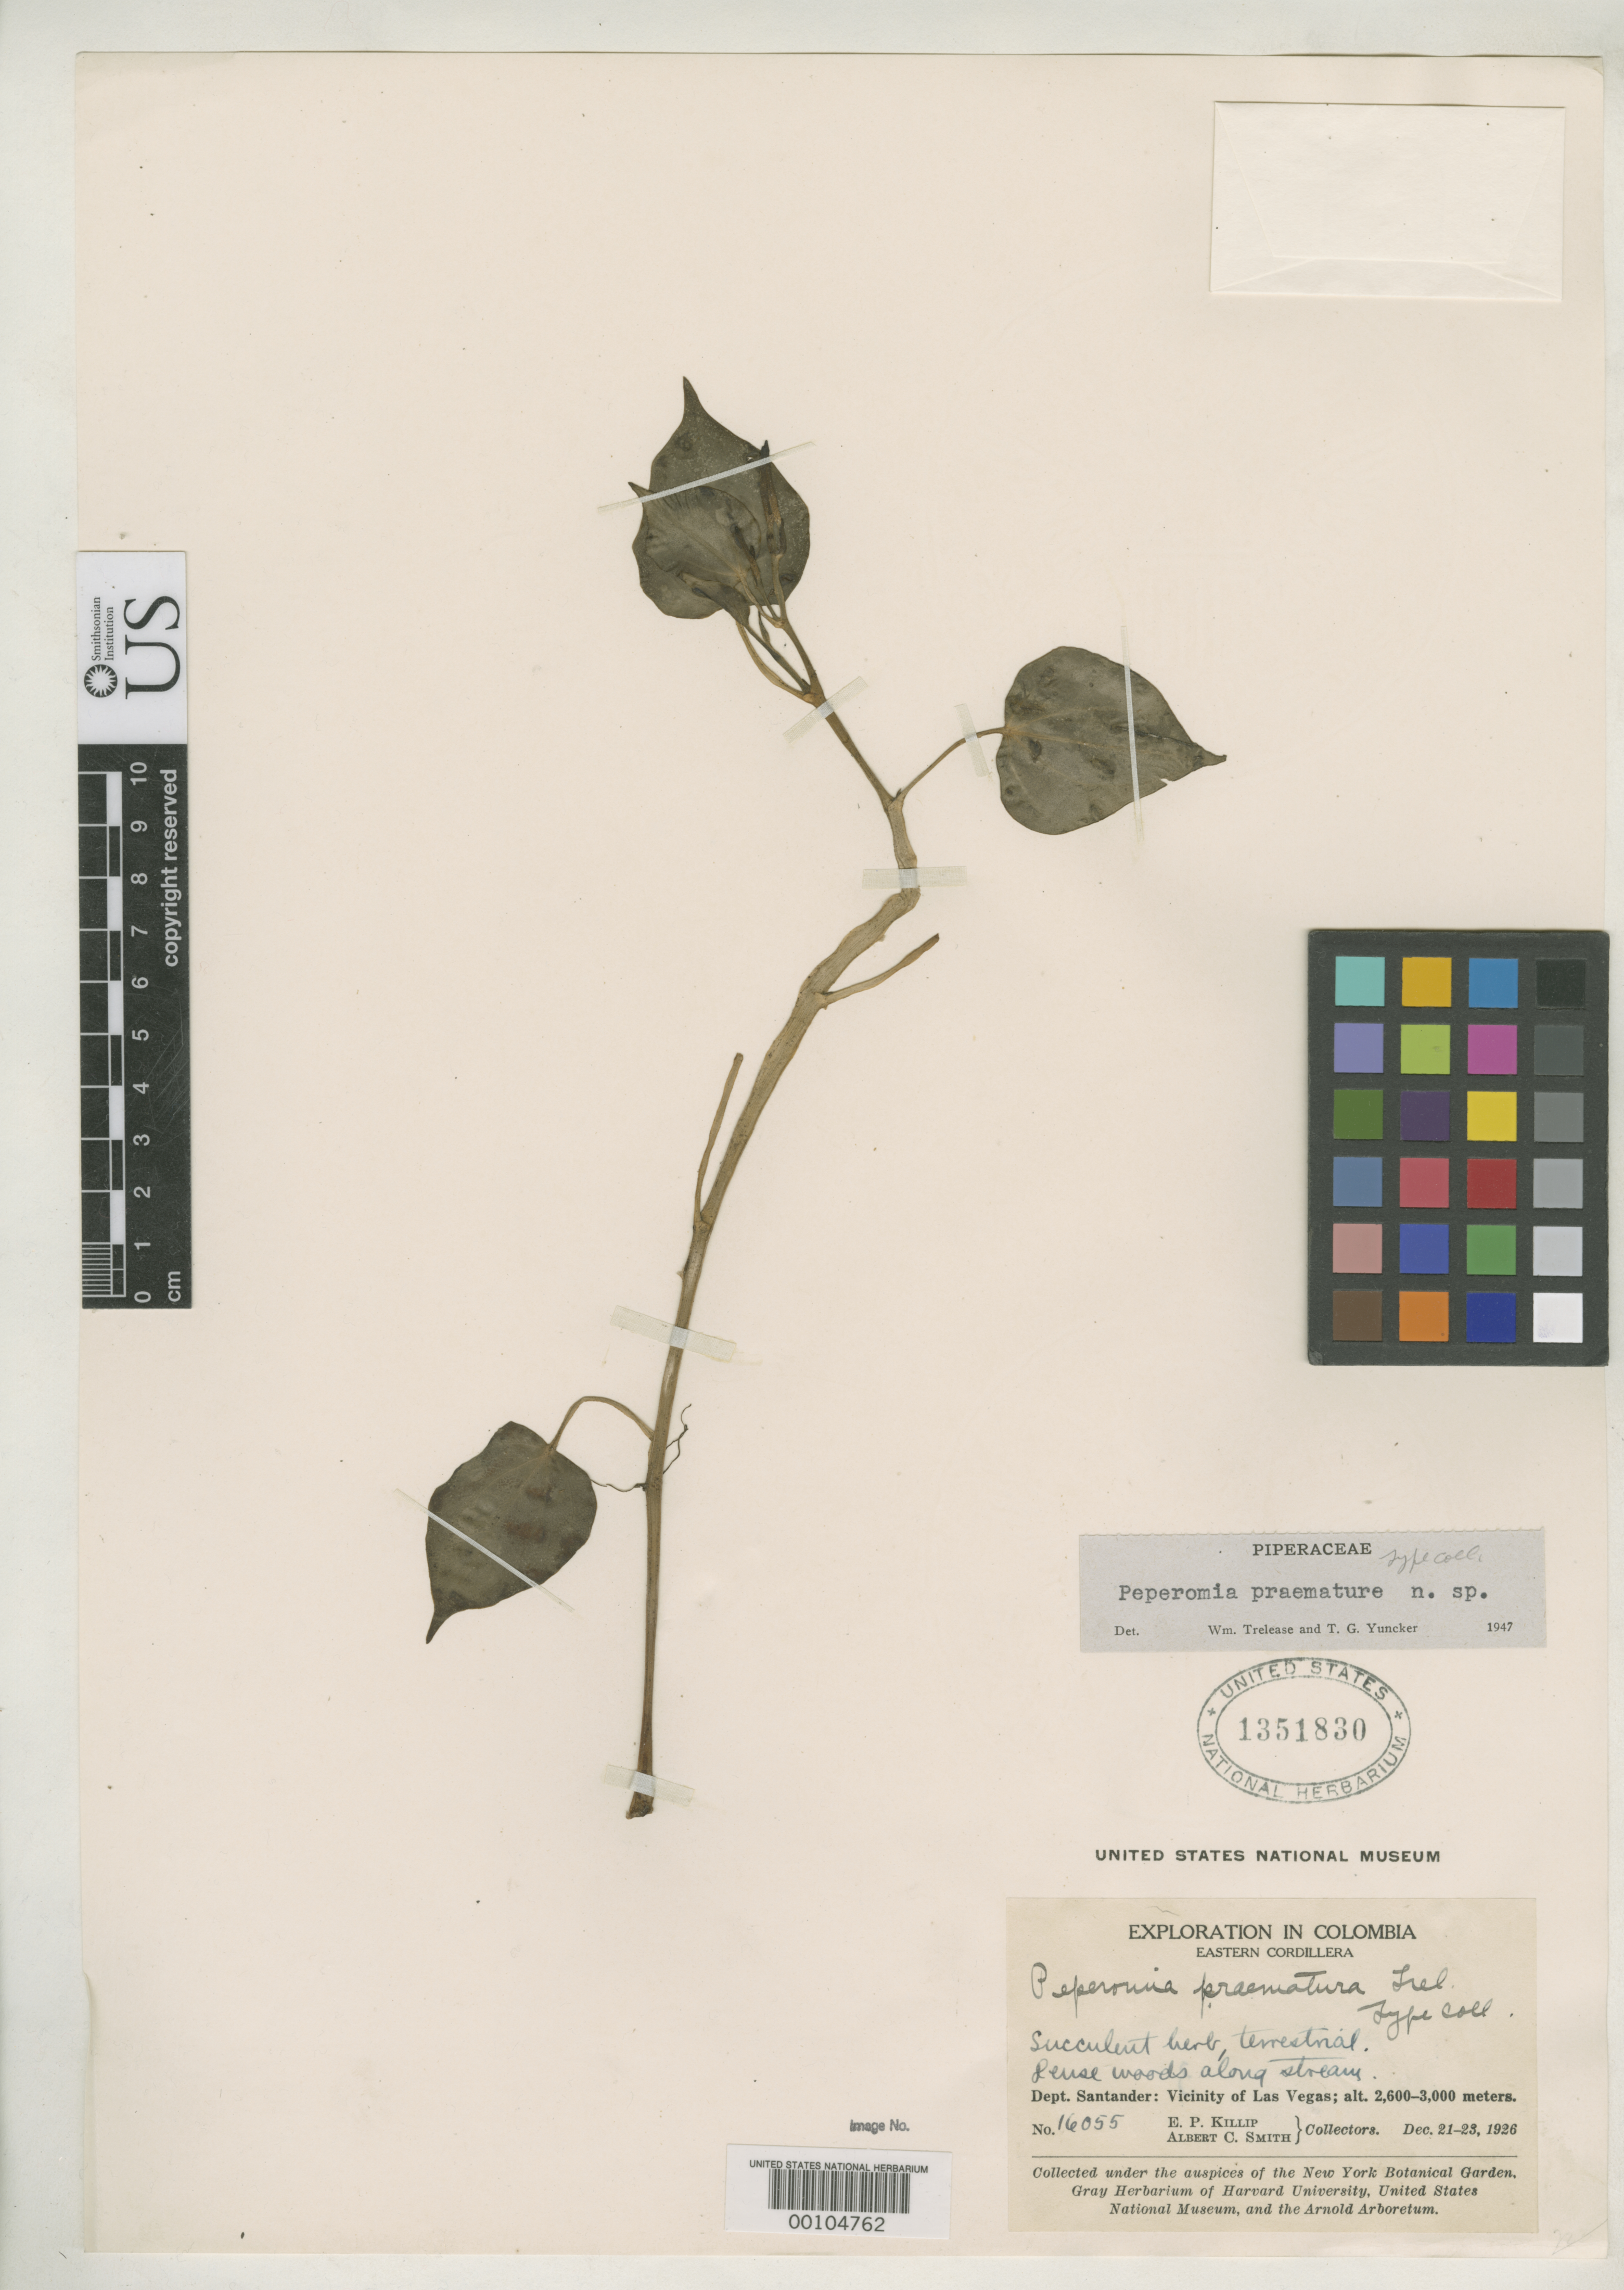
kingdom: Plantae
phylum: Tracheophyta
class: Magnoliopsida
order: Piperales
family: Piperaceae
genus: Peperomia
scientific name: Peperomia praematura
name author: Trel. & Yunck.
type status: Isotype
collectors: E. P. Killip & A. C. Smith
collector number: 16055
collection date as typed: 21 Dec 1926 to 23 Dec 1926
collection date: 1926-12-21/1926-12-23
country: Colombia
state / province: Santander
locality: Vicinity of Las Vegas, Eastern Cordillera.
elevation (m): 2600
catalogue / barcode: US 1351830